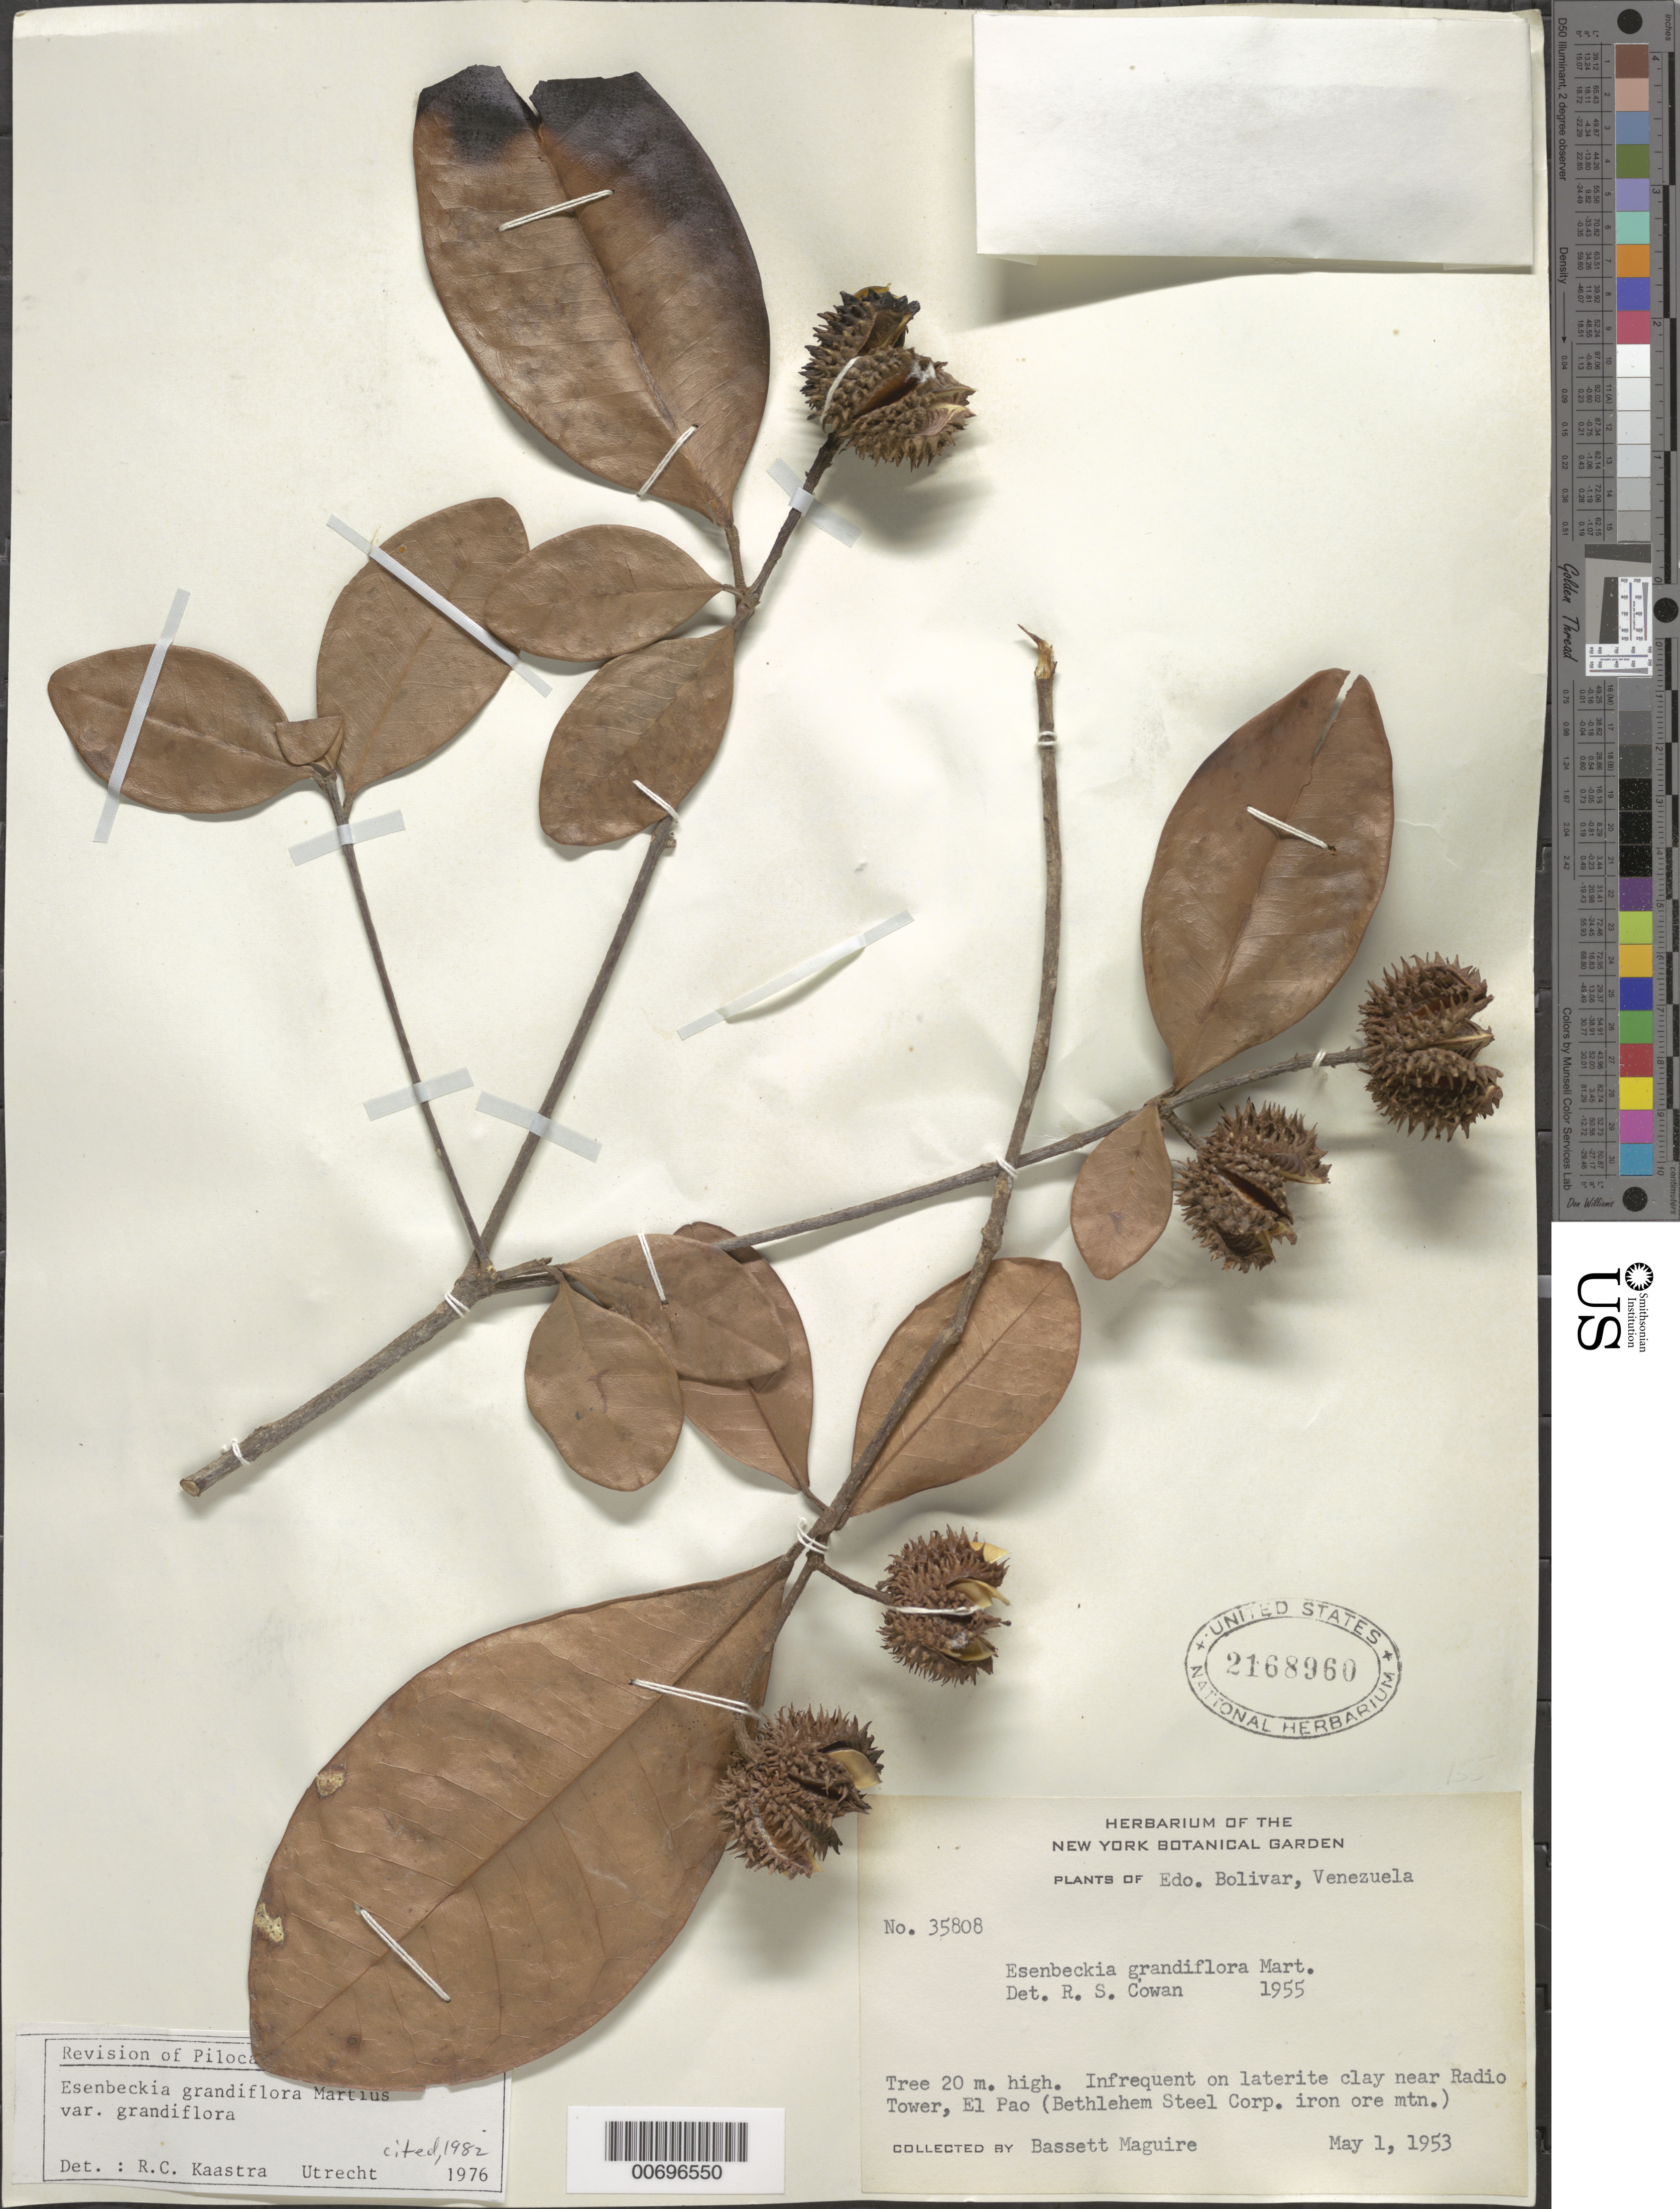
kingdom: Plantae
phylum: Tracheophyta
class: Magnoliopsida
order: Sapindales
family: Rutaceae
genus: Esenbeckia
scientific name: Esenbeckia grandiflora var. grandiflora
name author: Mart.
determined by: Kaastra, R. C., (UTRECHT)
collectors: B. Maguire & J. J. Wurdack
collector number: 35808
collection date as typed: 1-May-53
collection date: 1953-05-01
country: Venezuela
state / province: Bolívar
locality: El Pao, Radio Tower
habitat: Lateritic clay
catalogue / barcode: US 2168960